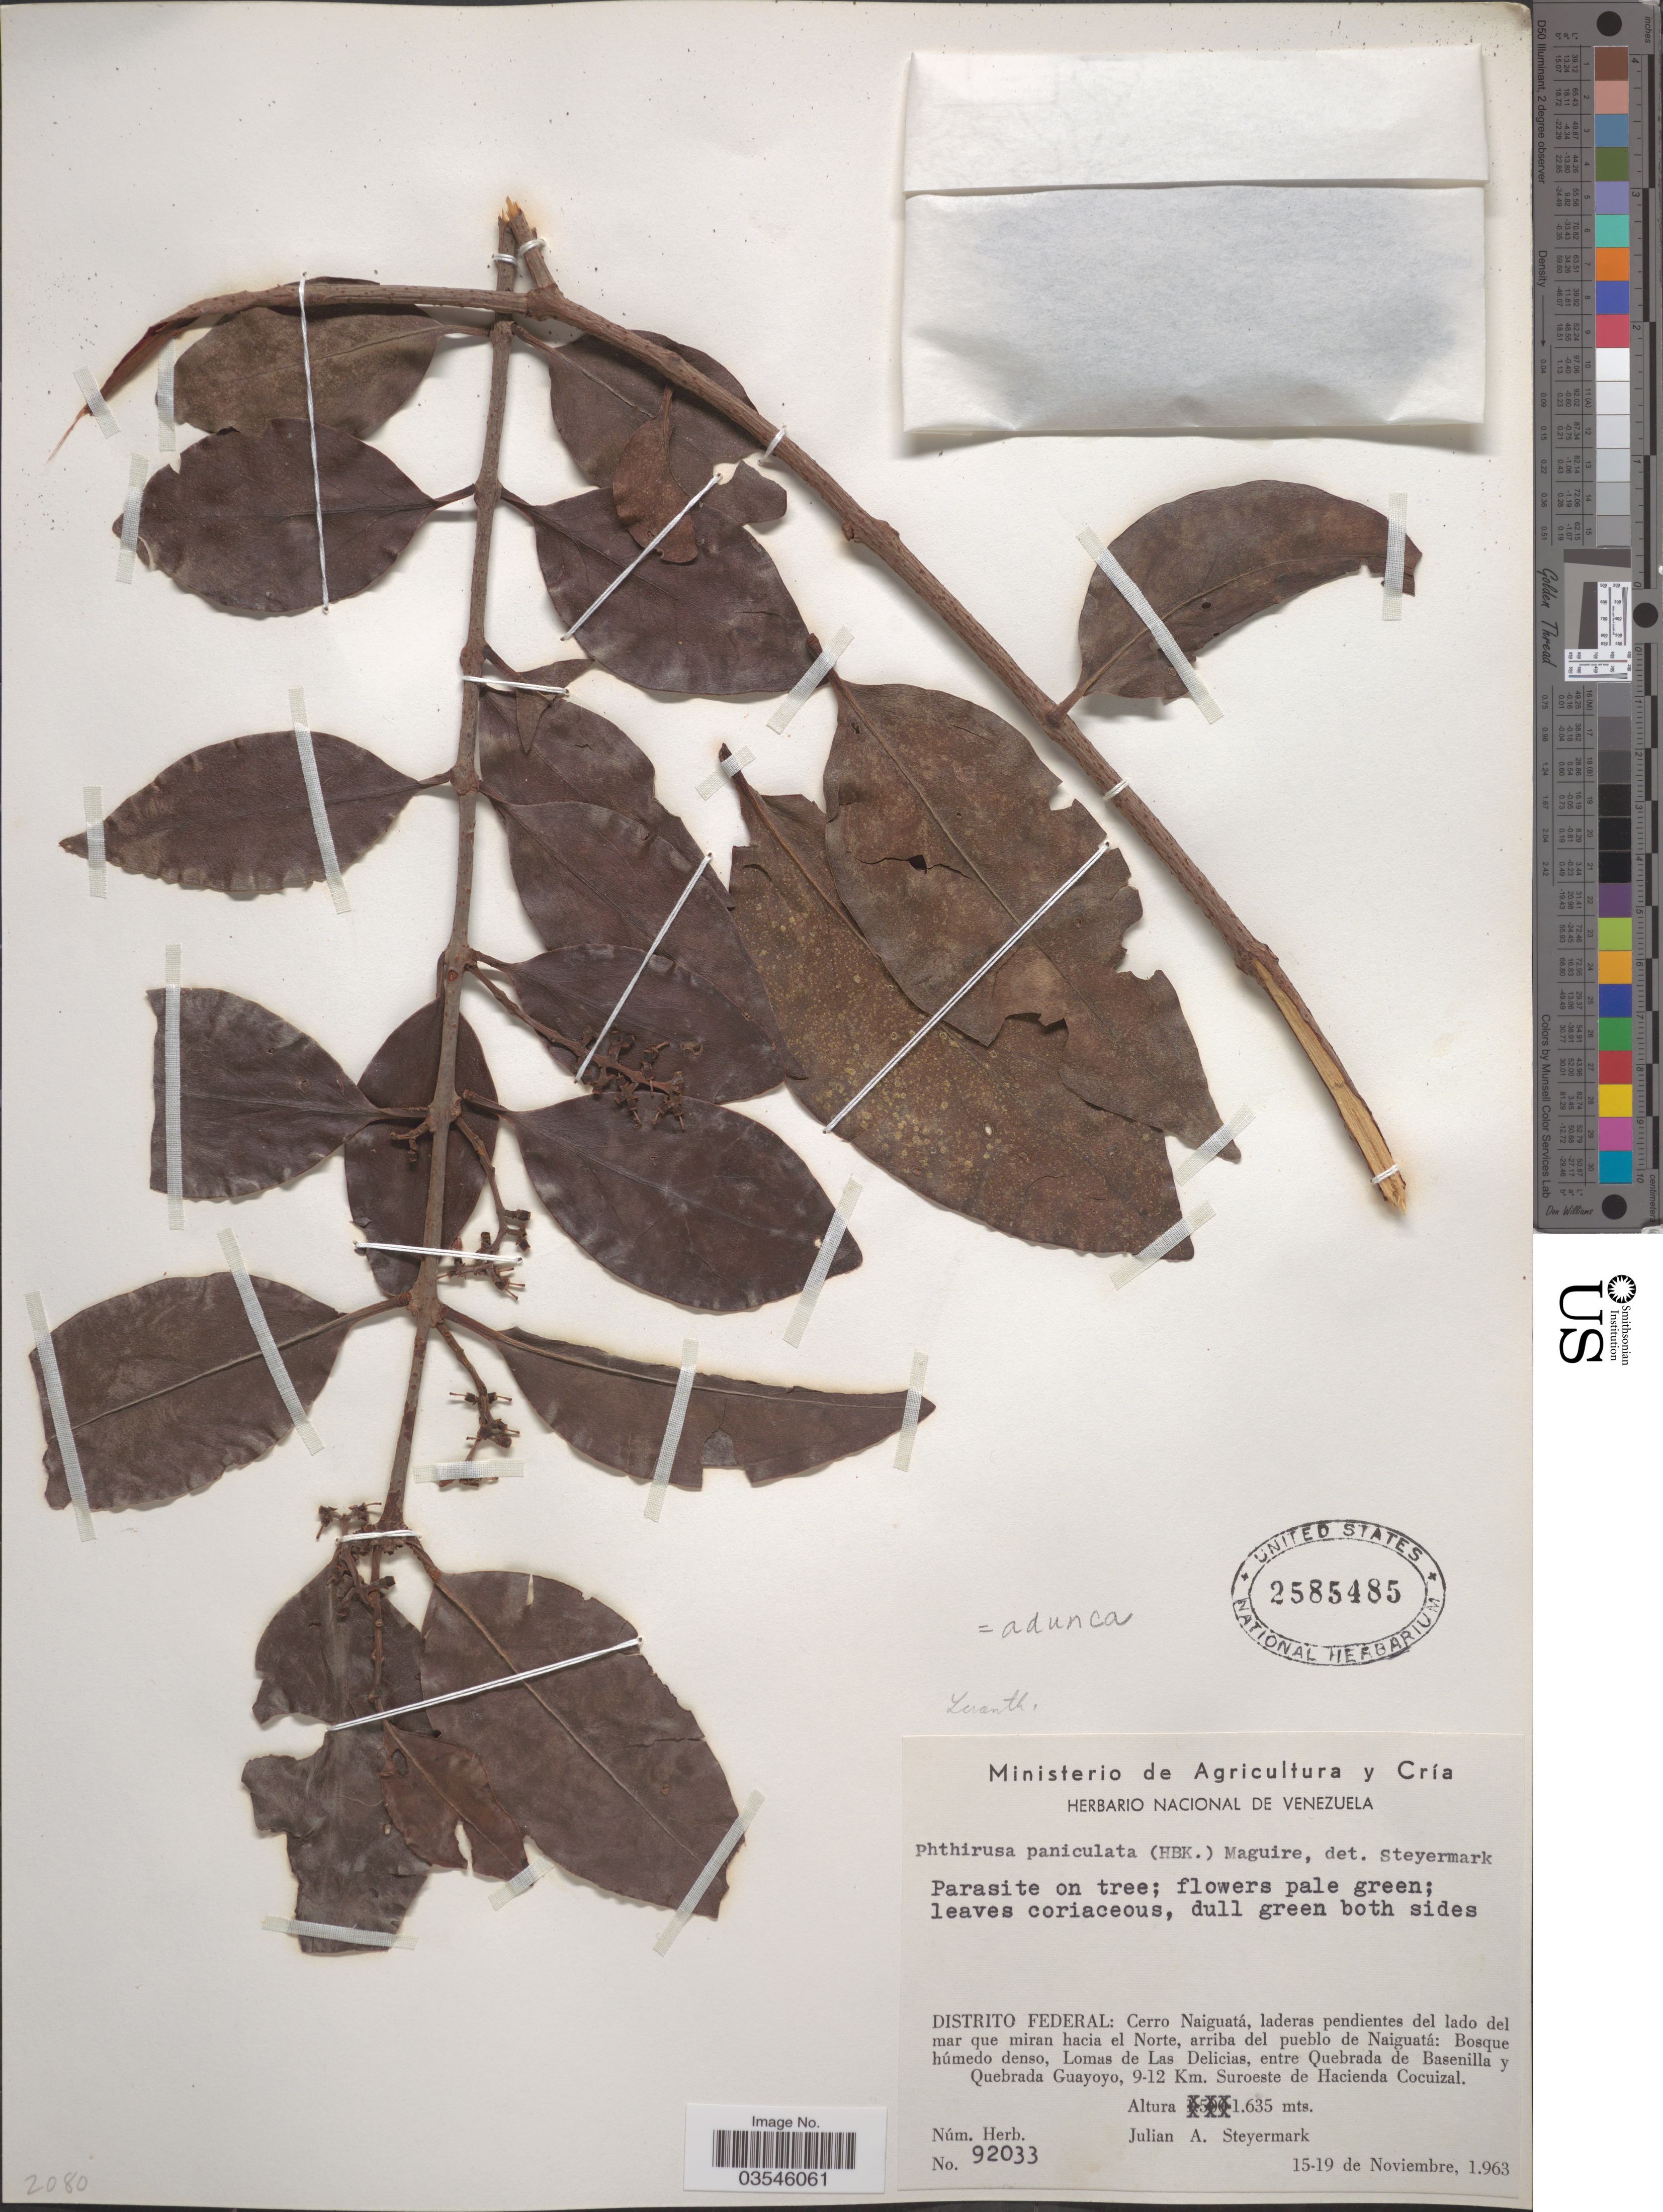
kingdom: Plantae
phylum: Tracheophyta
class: Magnoliopsida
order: Santalales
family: Loranthaceae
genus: Phthirusa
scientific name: Phthirusa adunca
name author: (G. Mey.) Maguire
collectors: J. Steyermark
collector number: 92033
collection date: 1963-11-15/1963-11-19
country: Venezuela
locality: Distrito Federal: Cerro Naiguatá, laderas pendientes del lado del mar que miran hacia el Norte, arriba del pueblo de Naiguatá: Bosque húmedo denso, Lomas de Las Delicias, entre Quebrada de Basenilla y Quebrada Guayoyo, 9-12 Km. Suroeste de Hacienda Cocuizal.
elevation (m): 1635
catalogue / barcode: US 2585485